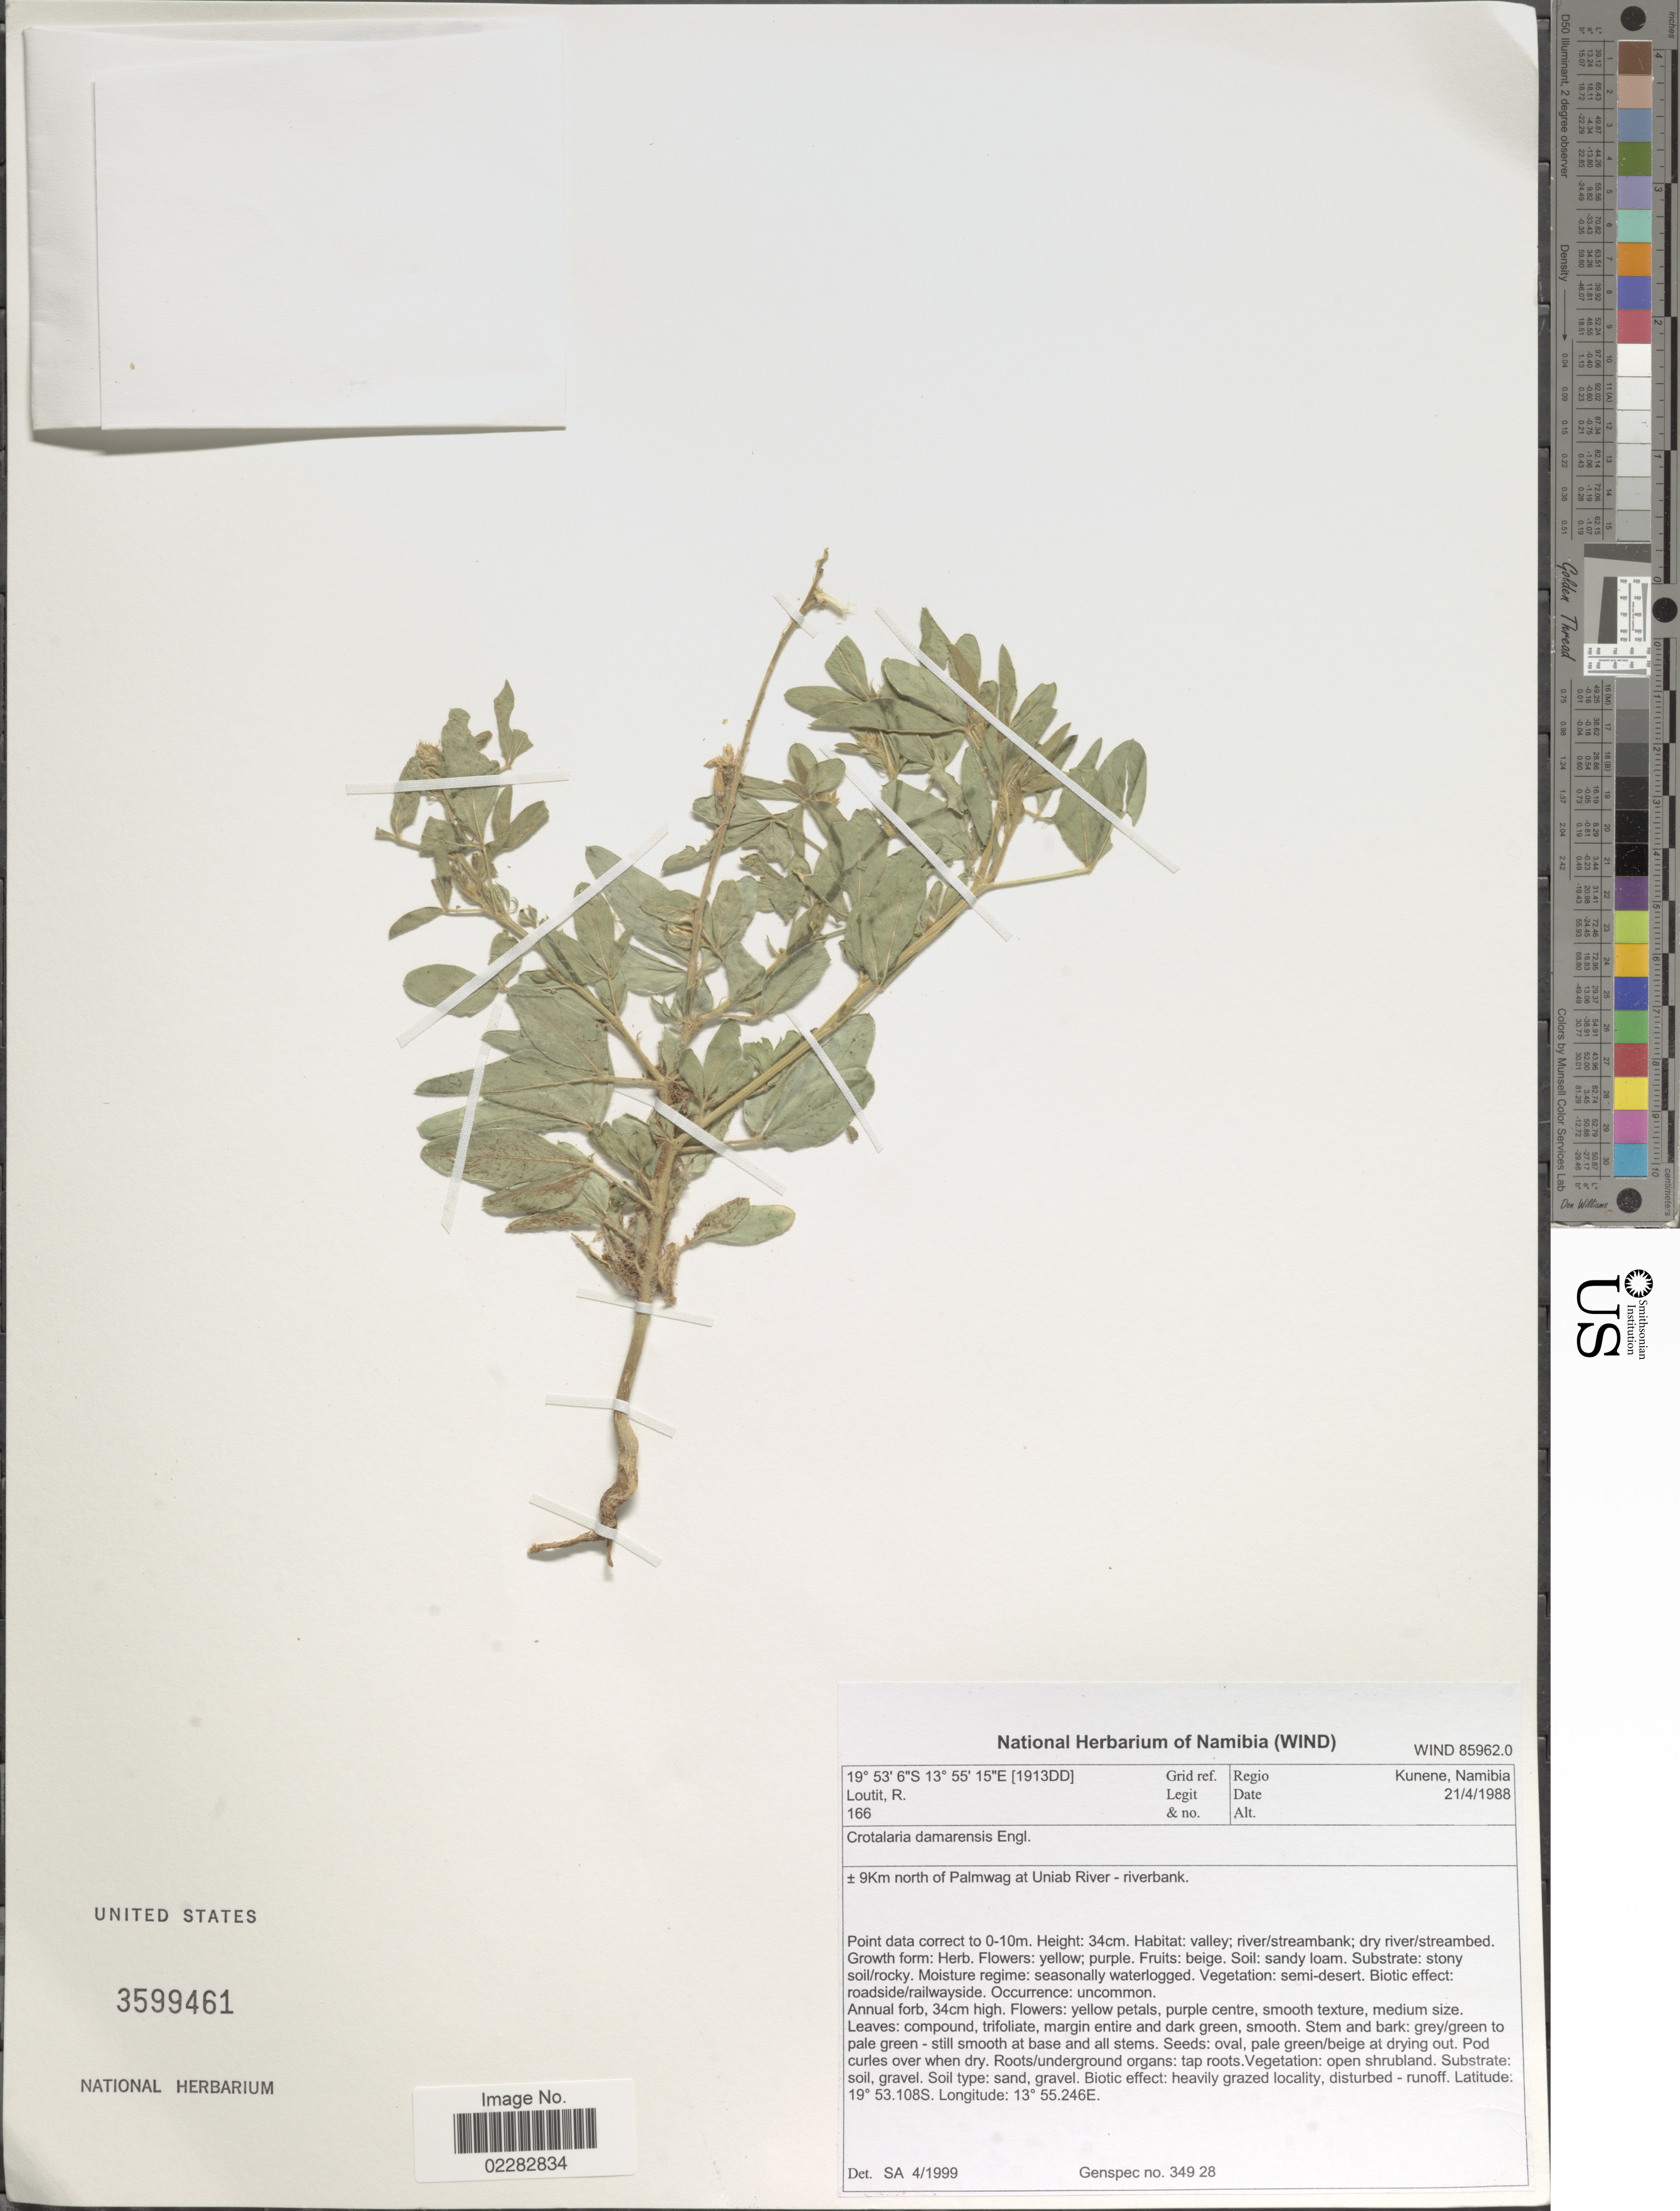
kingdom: Plantae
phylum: Tracheophyta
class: Magnoliopsida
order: Fabales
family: Fabaceae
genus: Crotalaria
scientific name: Crotalaria damarensis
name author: Engl.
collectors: R. Loutit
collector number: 166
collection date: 1988-04-21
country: Namibia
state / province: Kunene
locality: Ca. 9 Km north of Palmwag at Uniab River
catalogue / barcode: US 3599461